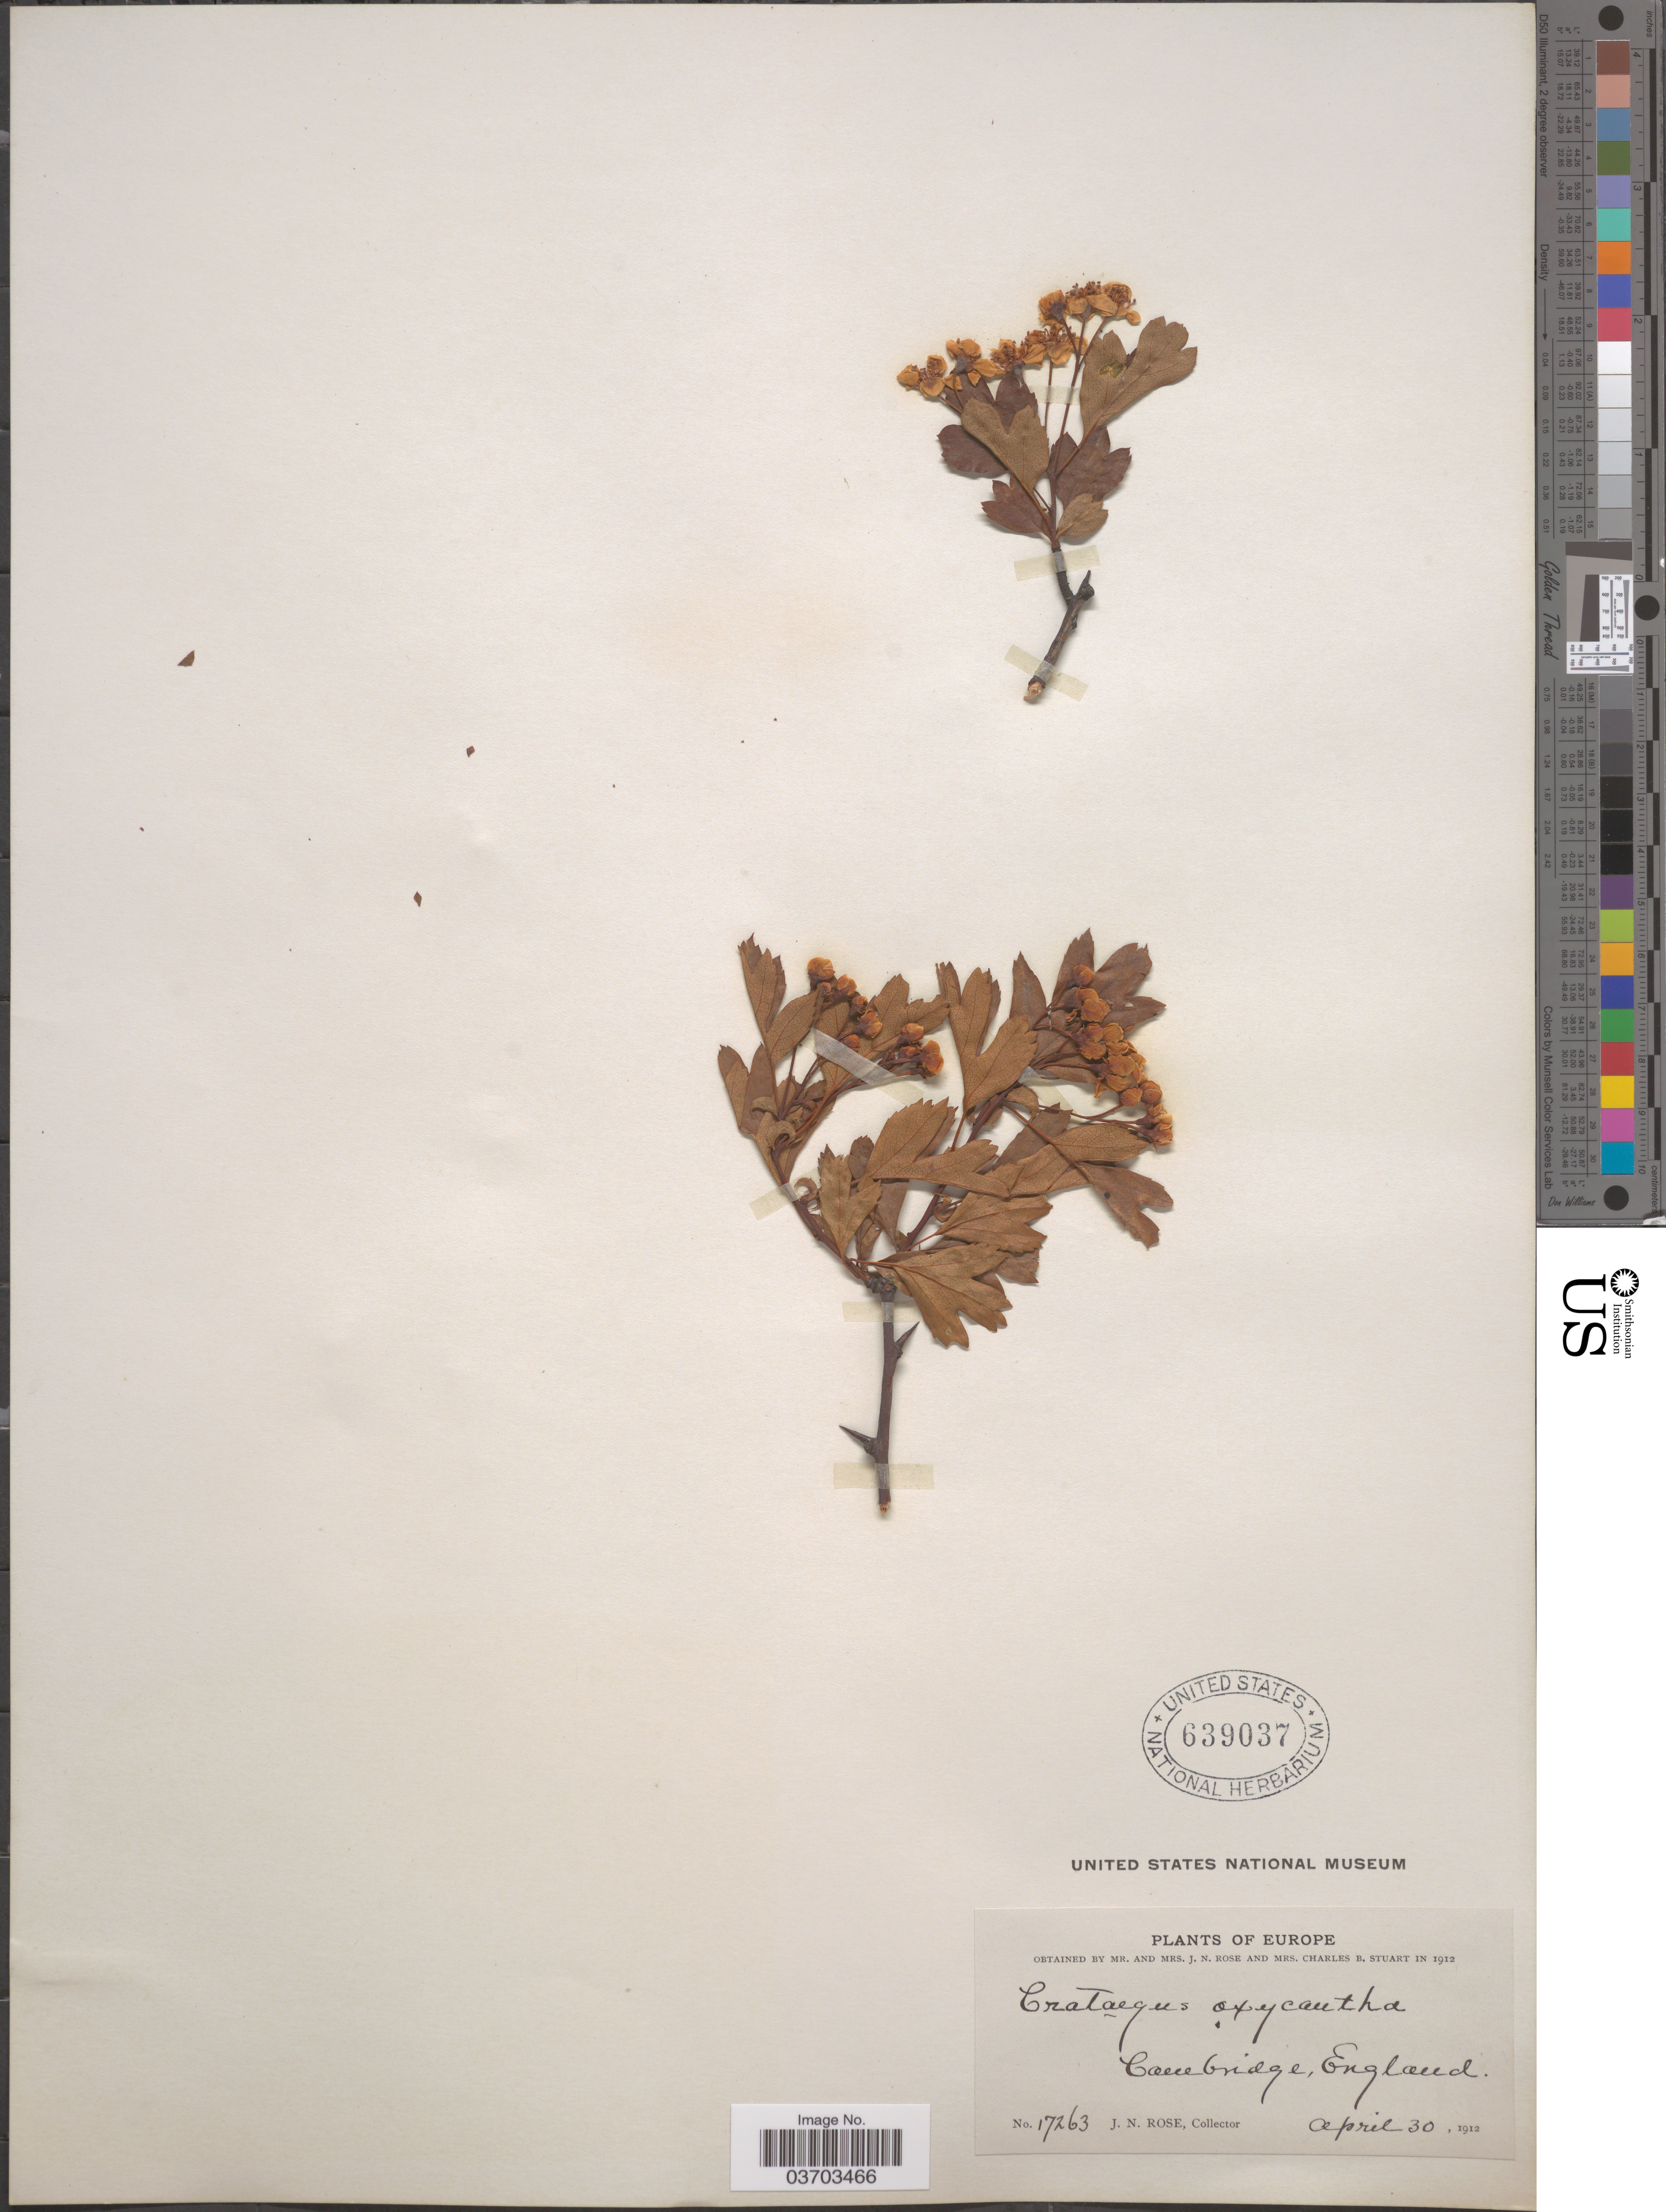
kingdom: Plantae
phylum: Tracheophyta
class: Magnoliopsida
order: Rosales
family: Rosaceae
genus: Crataegus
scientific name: Crataegus rhipidophylla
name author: Gand.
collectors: J. N. Rose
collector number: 17263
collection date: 1912-04-30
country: United Kingdom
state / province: England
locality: Cambridge.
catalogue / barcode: US 639037